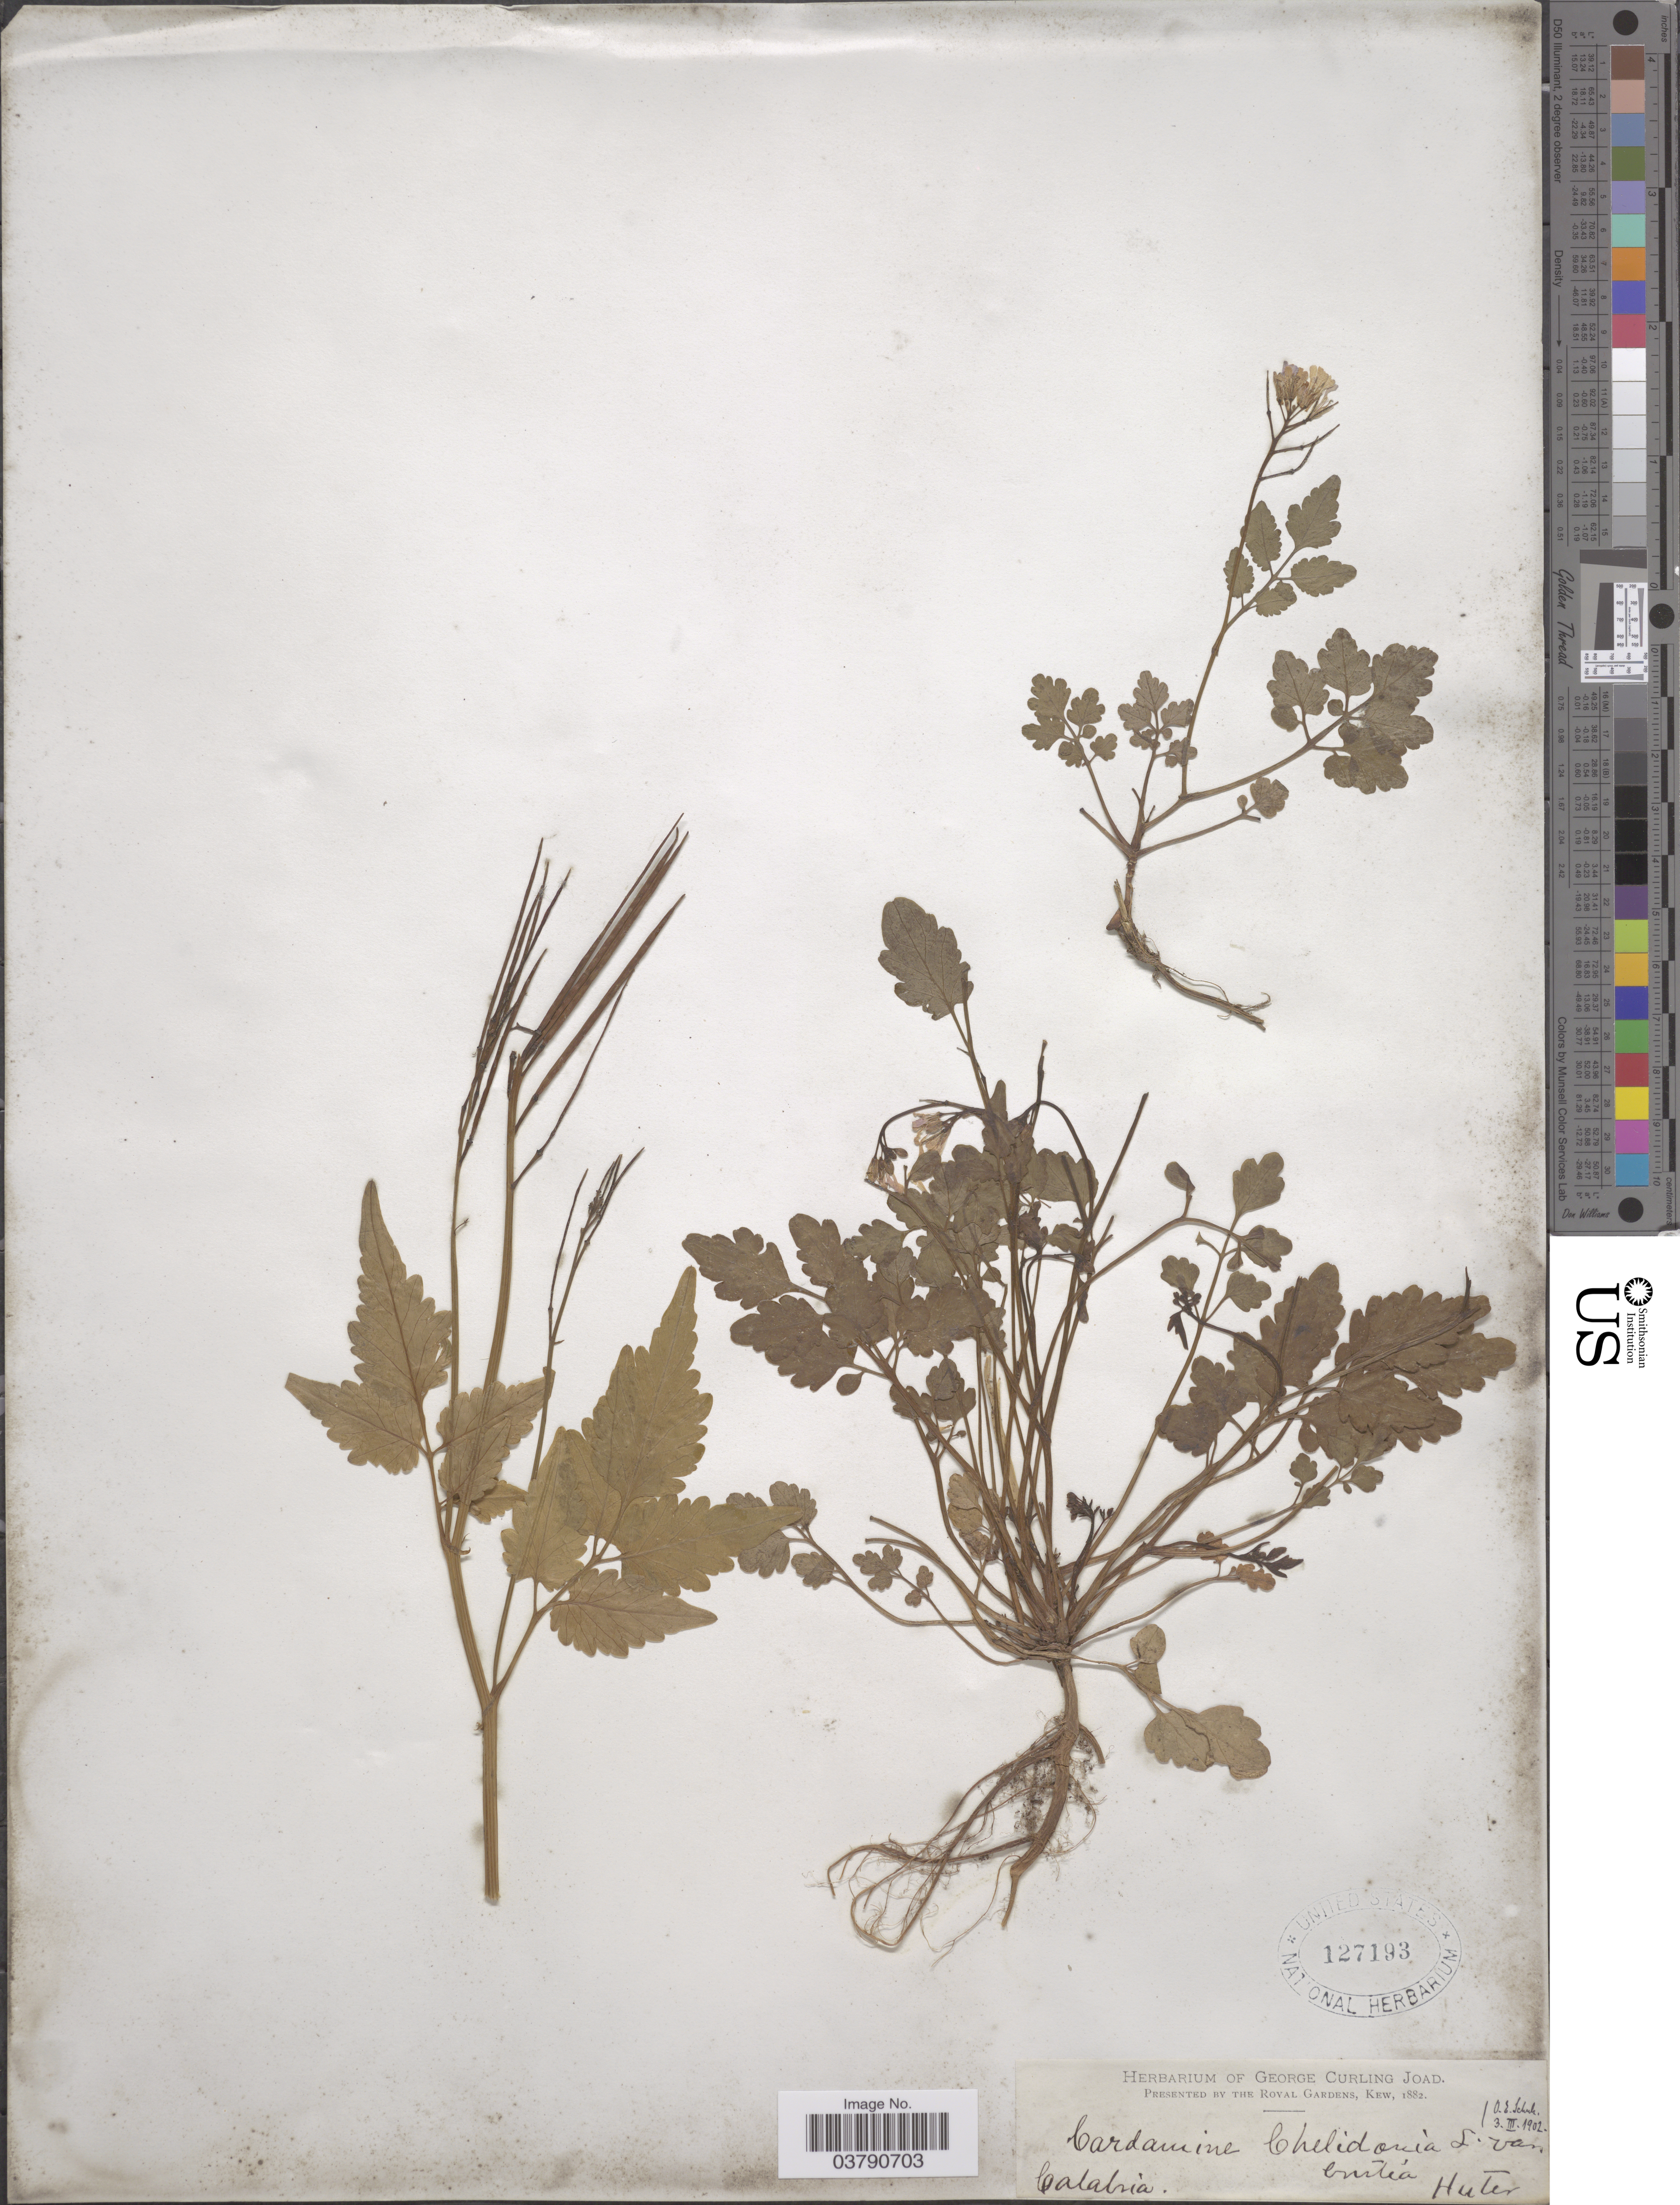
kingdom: Plantae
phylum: Tracheophyta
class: Magnoliopsida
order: Brassicales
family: Brassicaceae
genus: Cardamine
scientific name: Cardamine chelidonia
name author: L.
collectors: -. Huter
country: Italy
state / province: Calabria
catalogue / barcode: US 127193